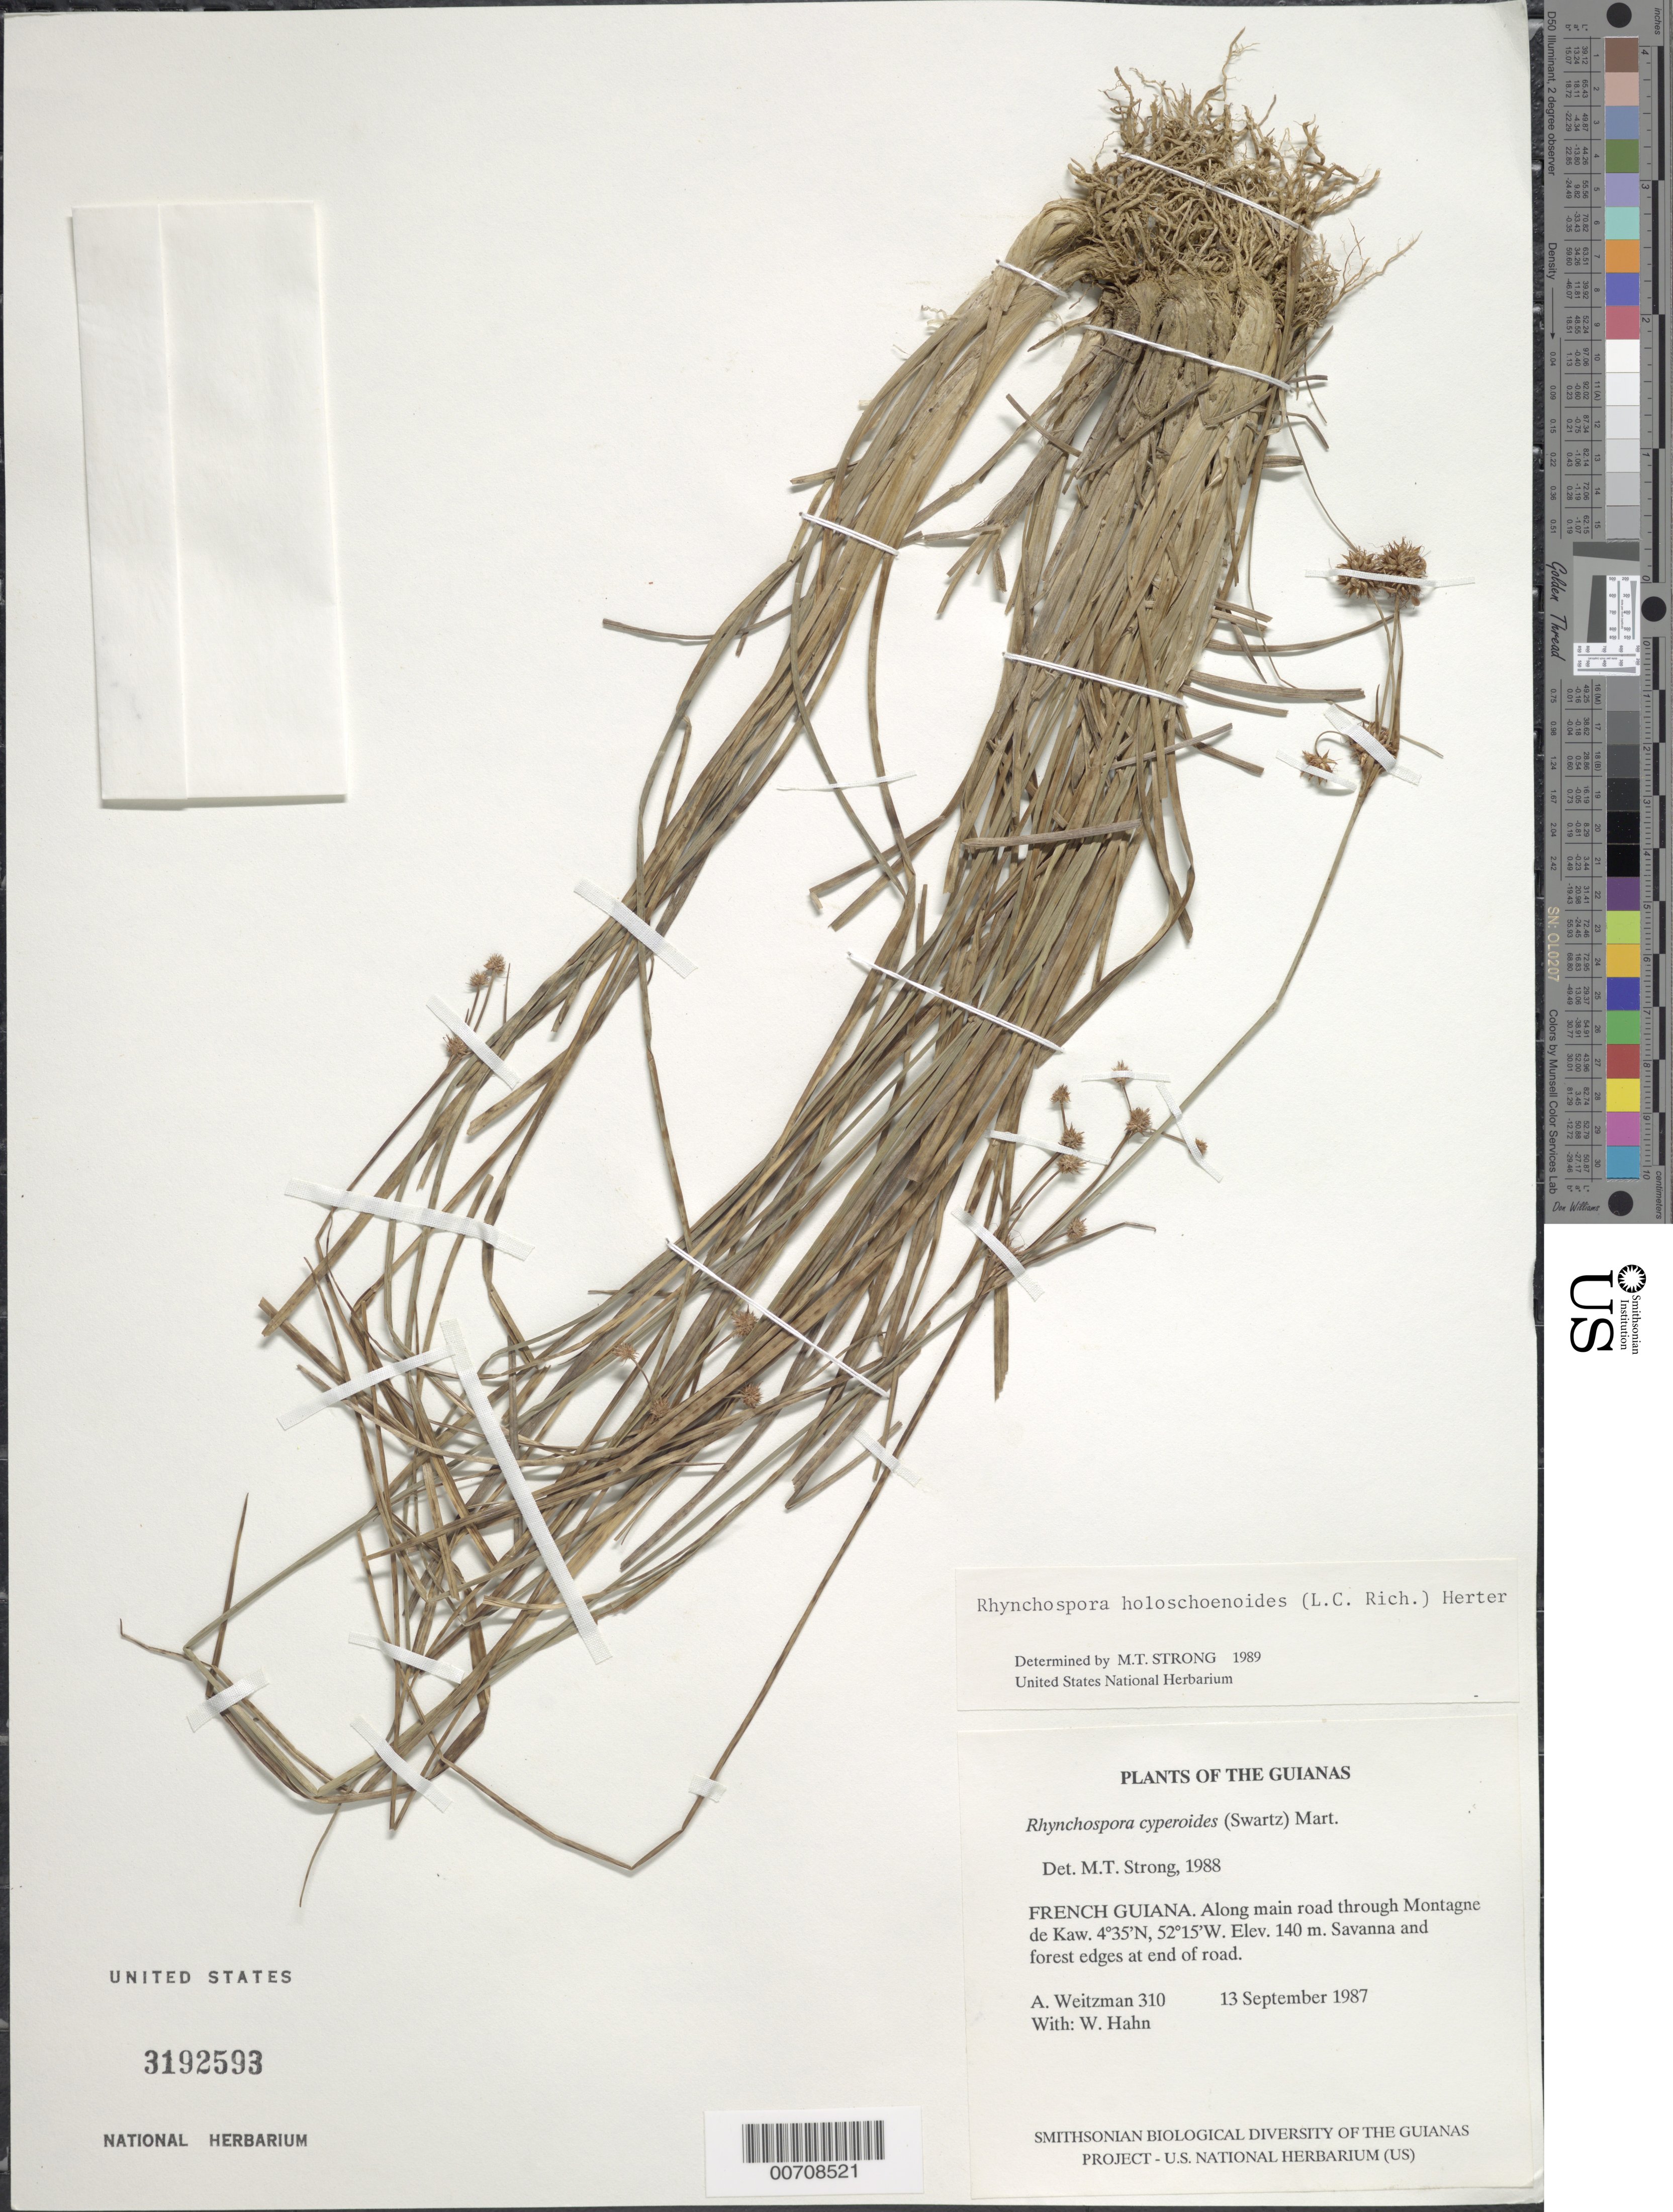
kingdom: Plantae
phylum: Tracheophyta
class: Liliopsida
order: Poales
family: Cyperaceae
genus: Rhynchospora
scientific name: Rhynchospora holoschoenoides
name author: (Rich.) Herter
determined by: Strong, M. T., (US), Smithsonian Institution - National Museum of Natural History (UNITED STATES)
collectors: A. L. Weitzman & W. Hahn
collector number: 310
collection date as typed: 13 September 1987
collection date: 1987-09-13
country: French Guiana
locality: Along main road through Montagnes de Kaw. At end of road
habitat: Savanna and forest edges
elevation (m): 140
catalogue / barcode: US 3192593